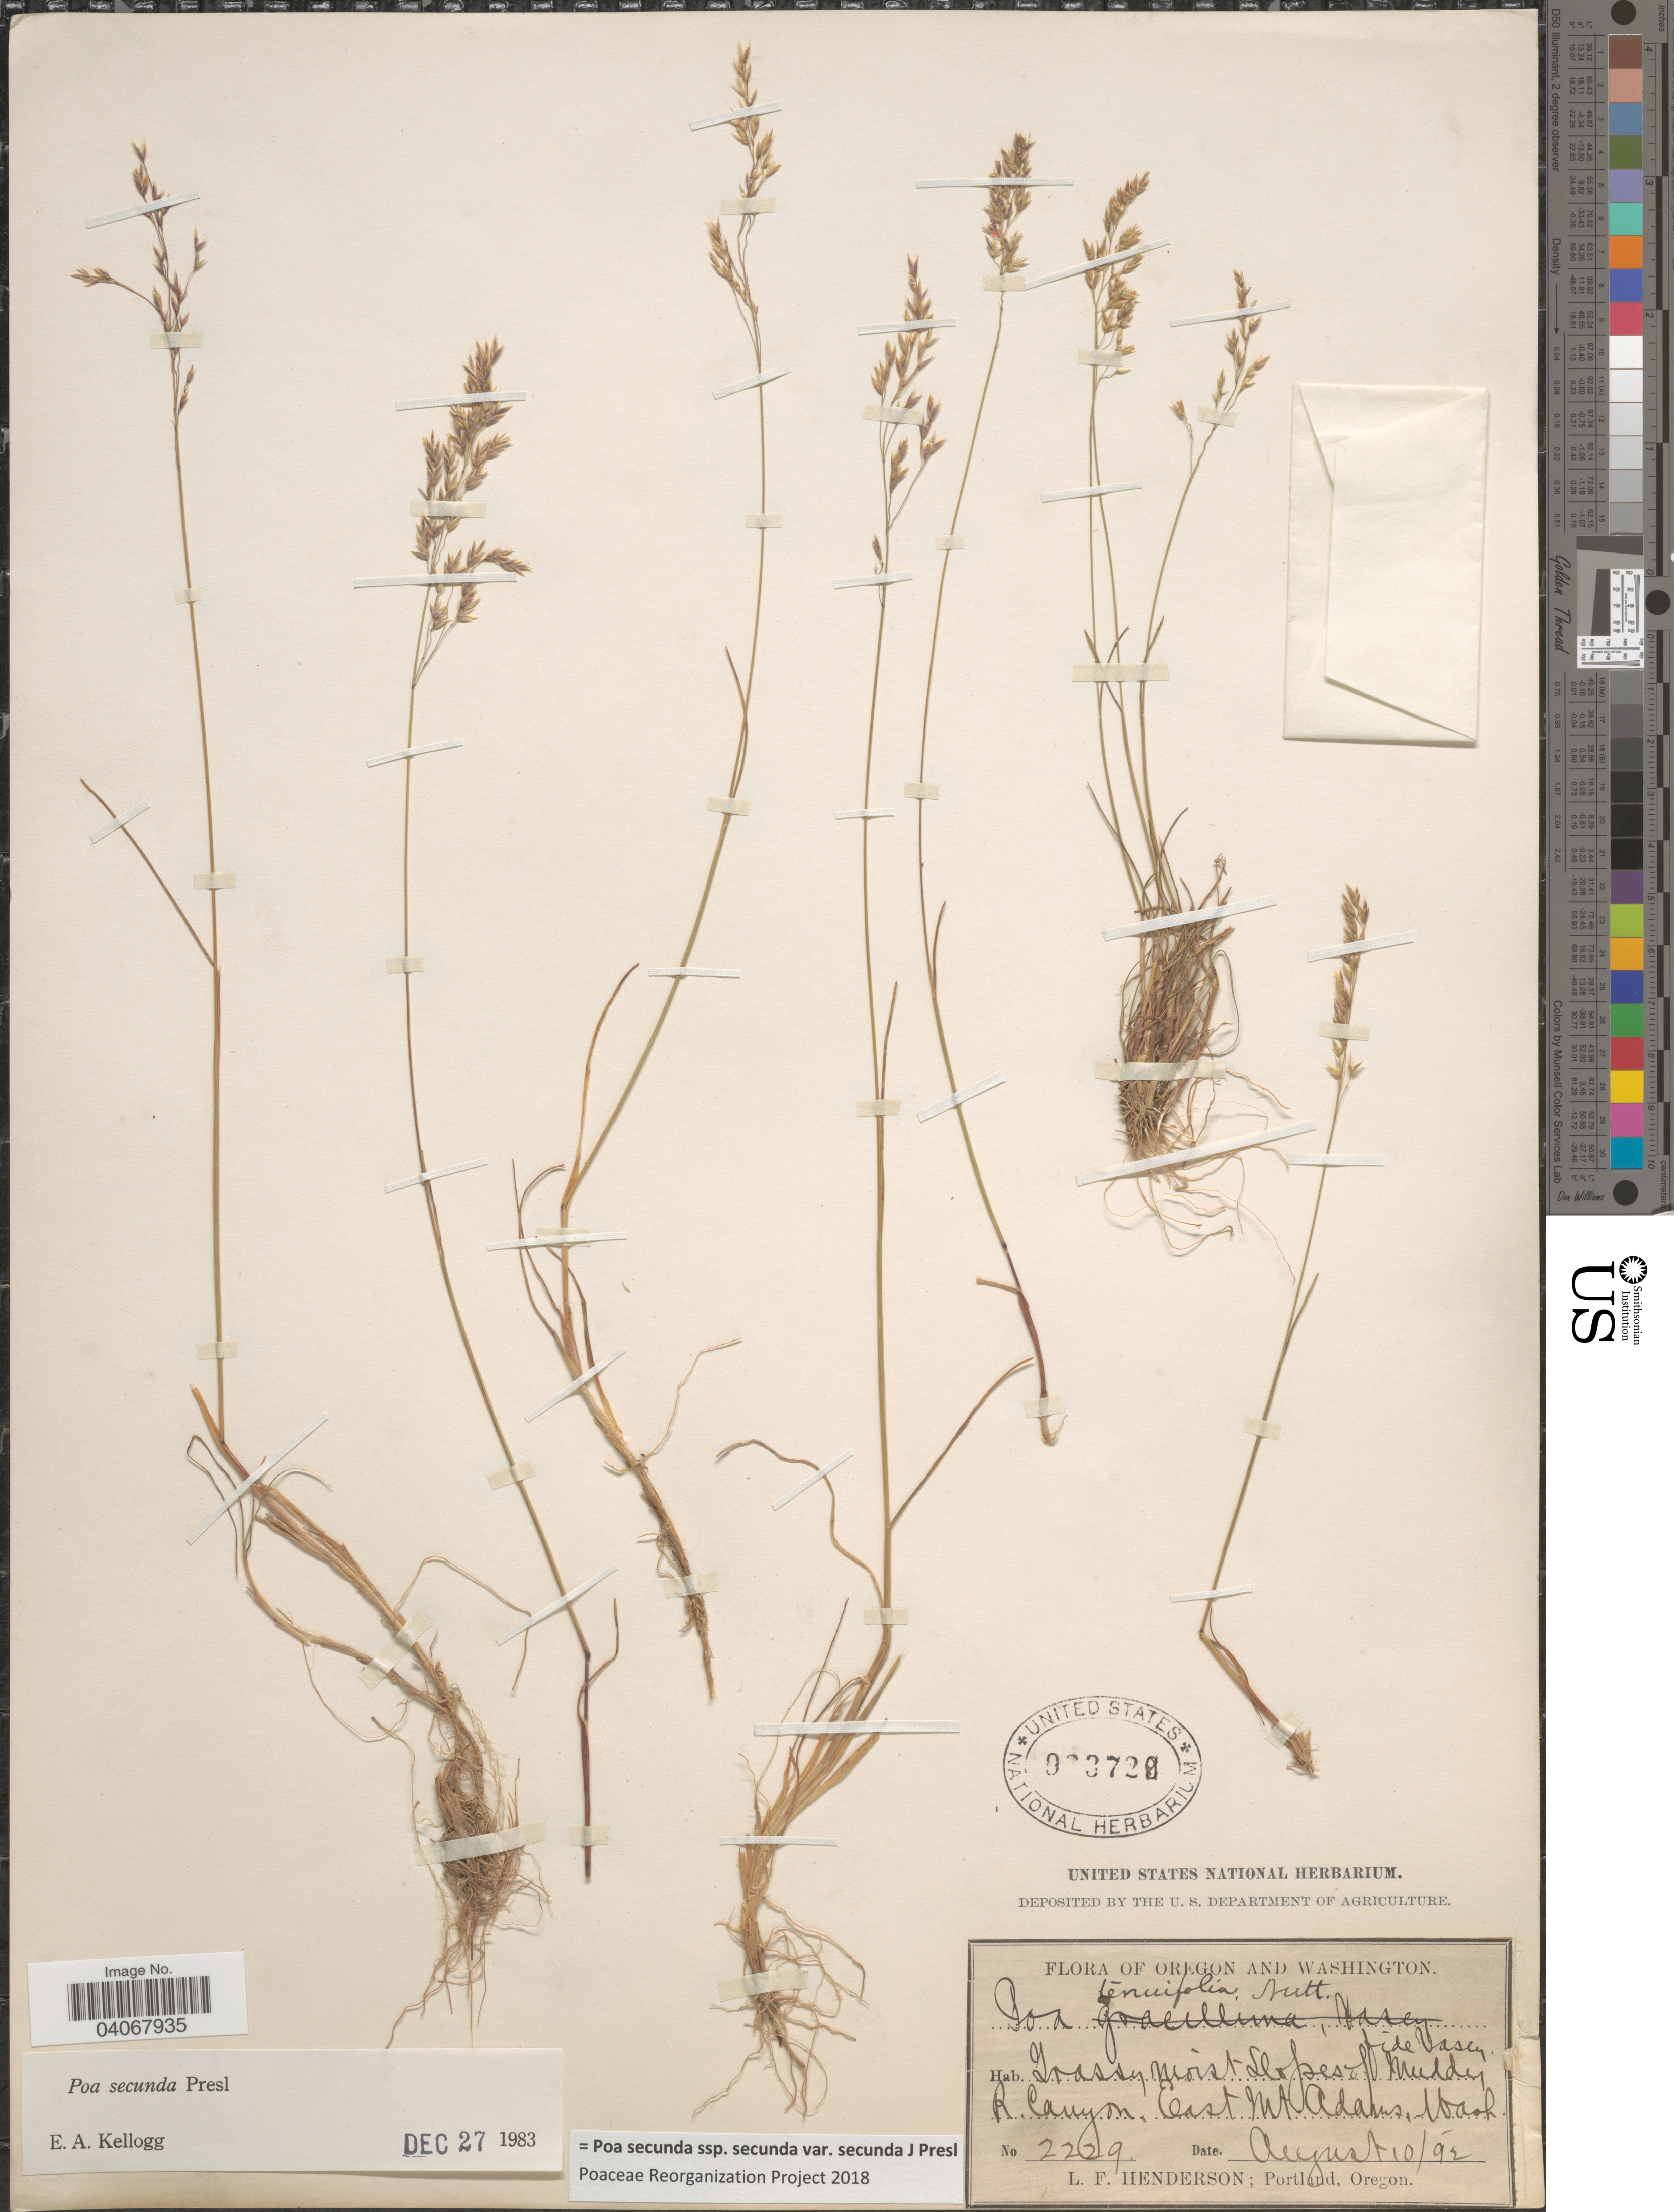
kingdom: Plantae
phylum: Tracheophyta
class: Liliopsida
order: Poales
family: Poaceae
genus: Poa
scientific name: Poa secunda subsp. secunda var. secunda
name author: J. Presl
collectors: L. Henderson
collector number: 2229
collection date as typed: Transcribed d/m/y: 10/8/92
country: United States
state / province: Washington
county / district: Yakima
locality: Grassy moist Slopes of Muddy R. Canyon. East Mt. Adams.